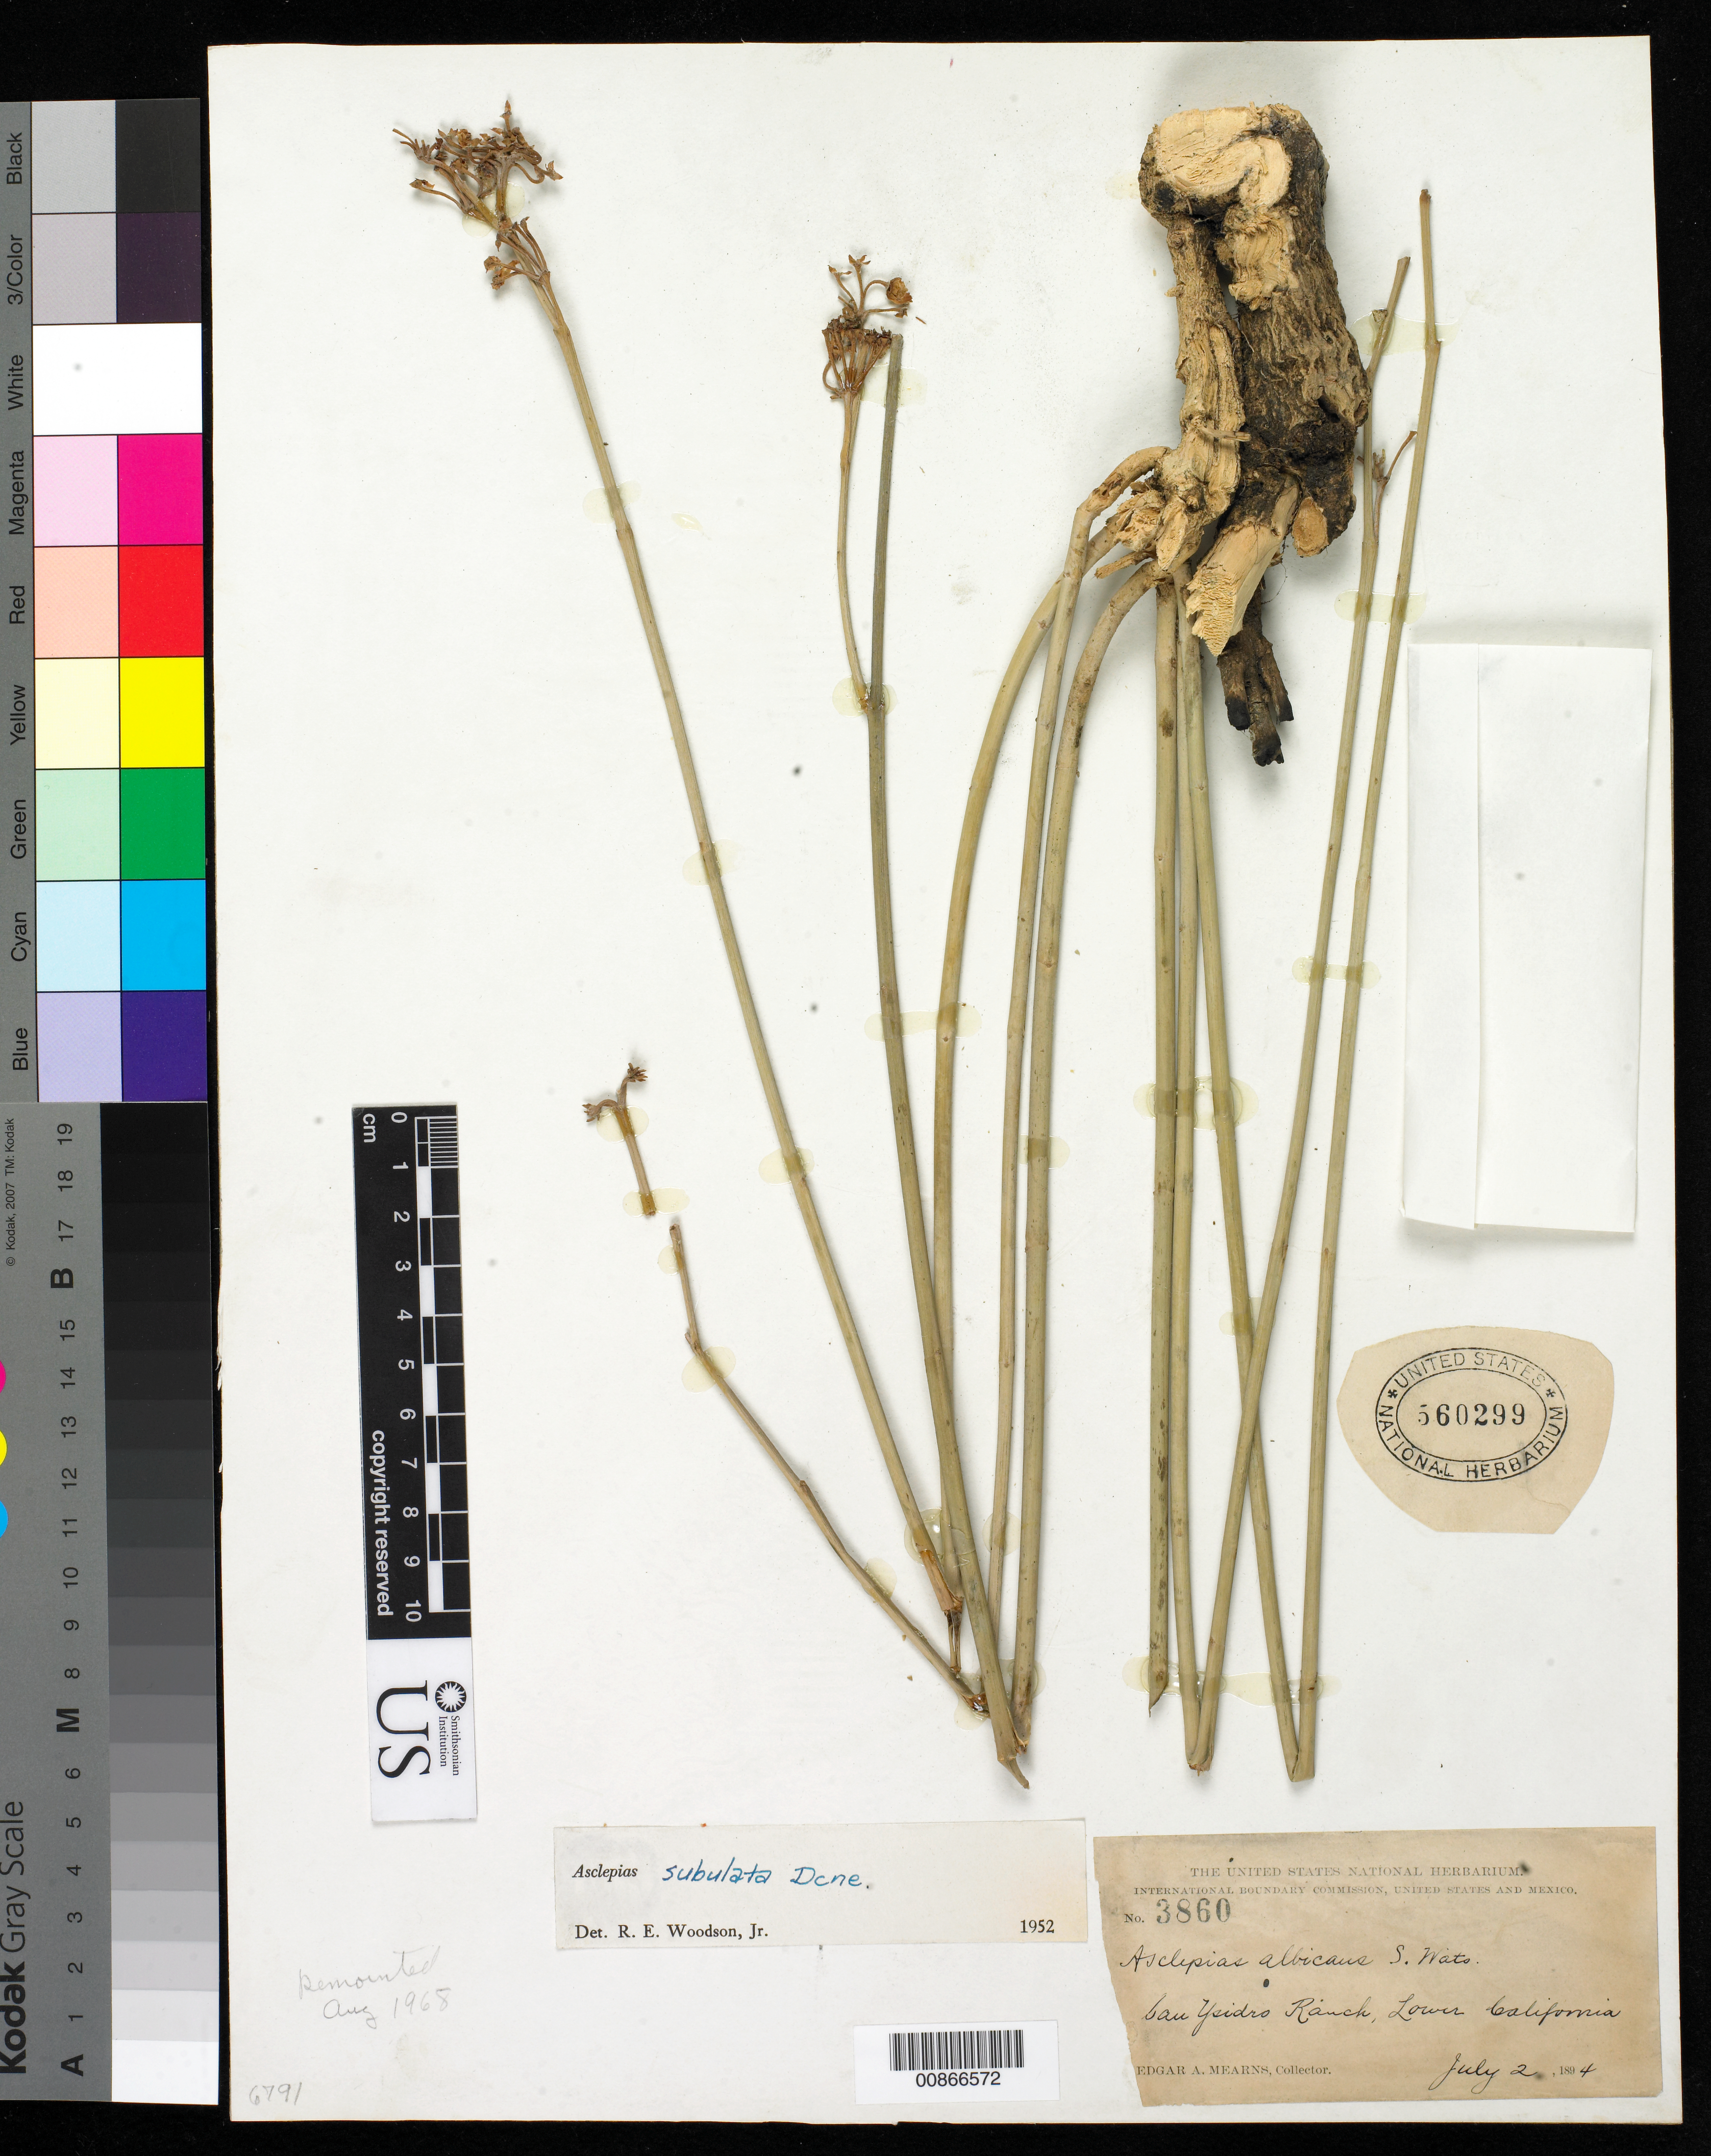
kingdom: Plantae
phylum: Tracheophyta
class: Magnoliopsida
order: Gentianales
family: Apocynaceae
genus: Asclepias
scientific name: Asclepias subulata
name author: Decne.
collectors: E. A. Mearns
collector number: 3860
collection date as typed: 02 Jul 1894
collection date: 1894-07-02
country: Mexico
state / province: Baja California Norte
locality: San Ysidro Ranch, Baja California.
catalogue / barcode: US 560299